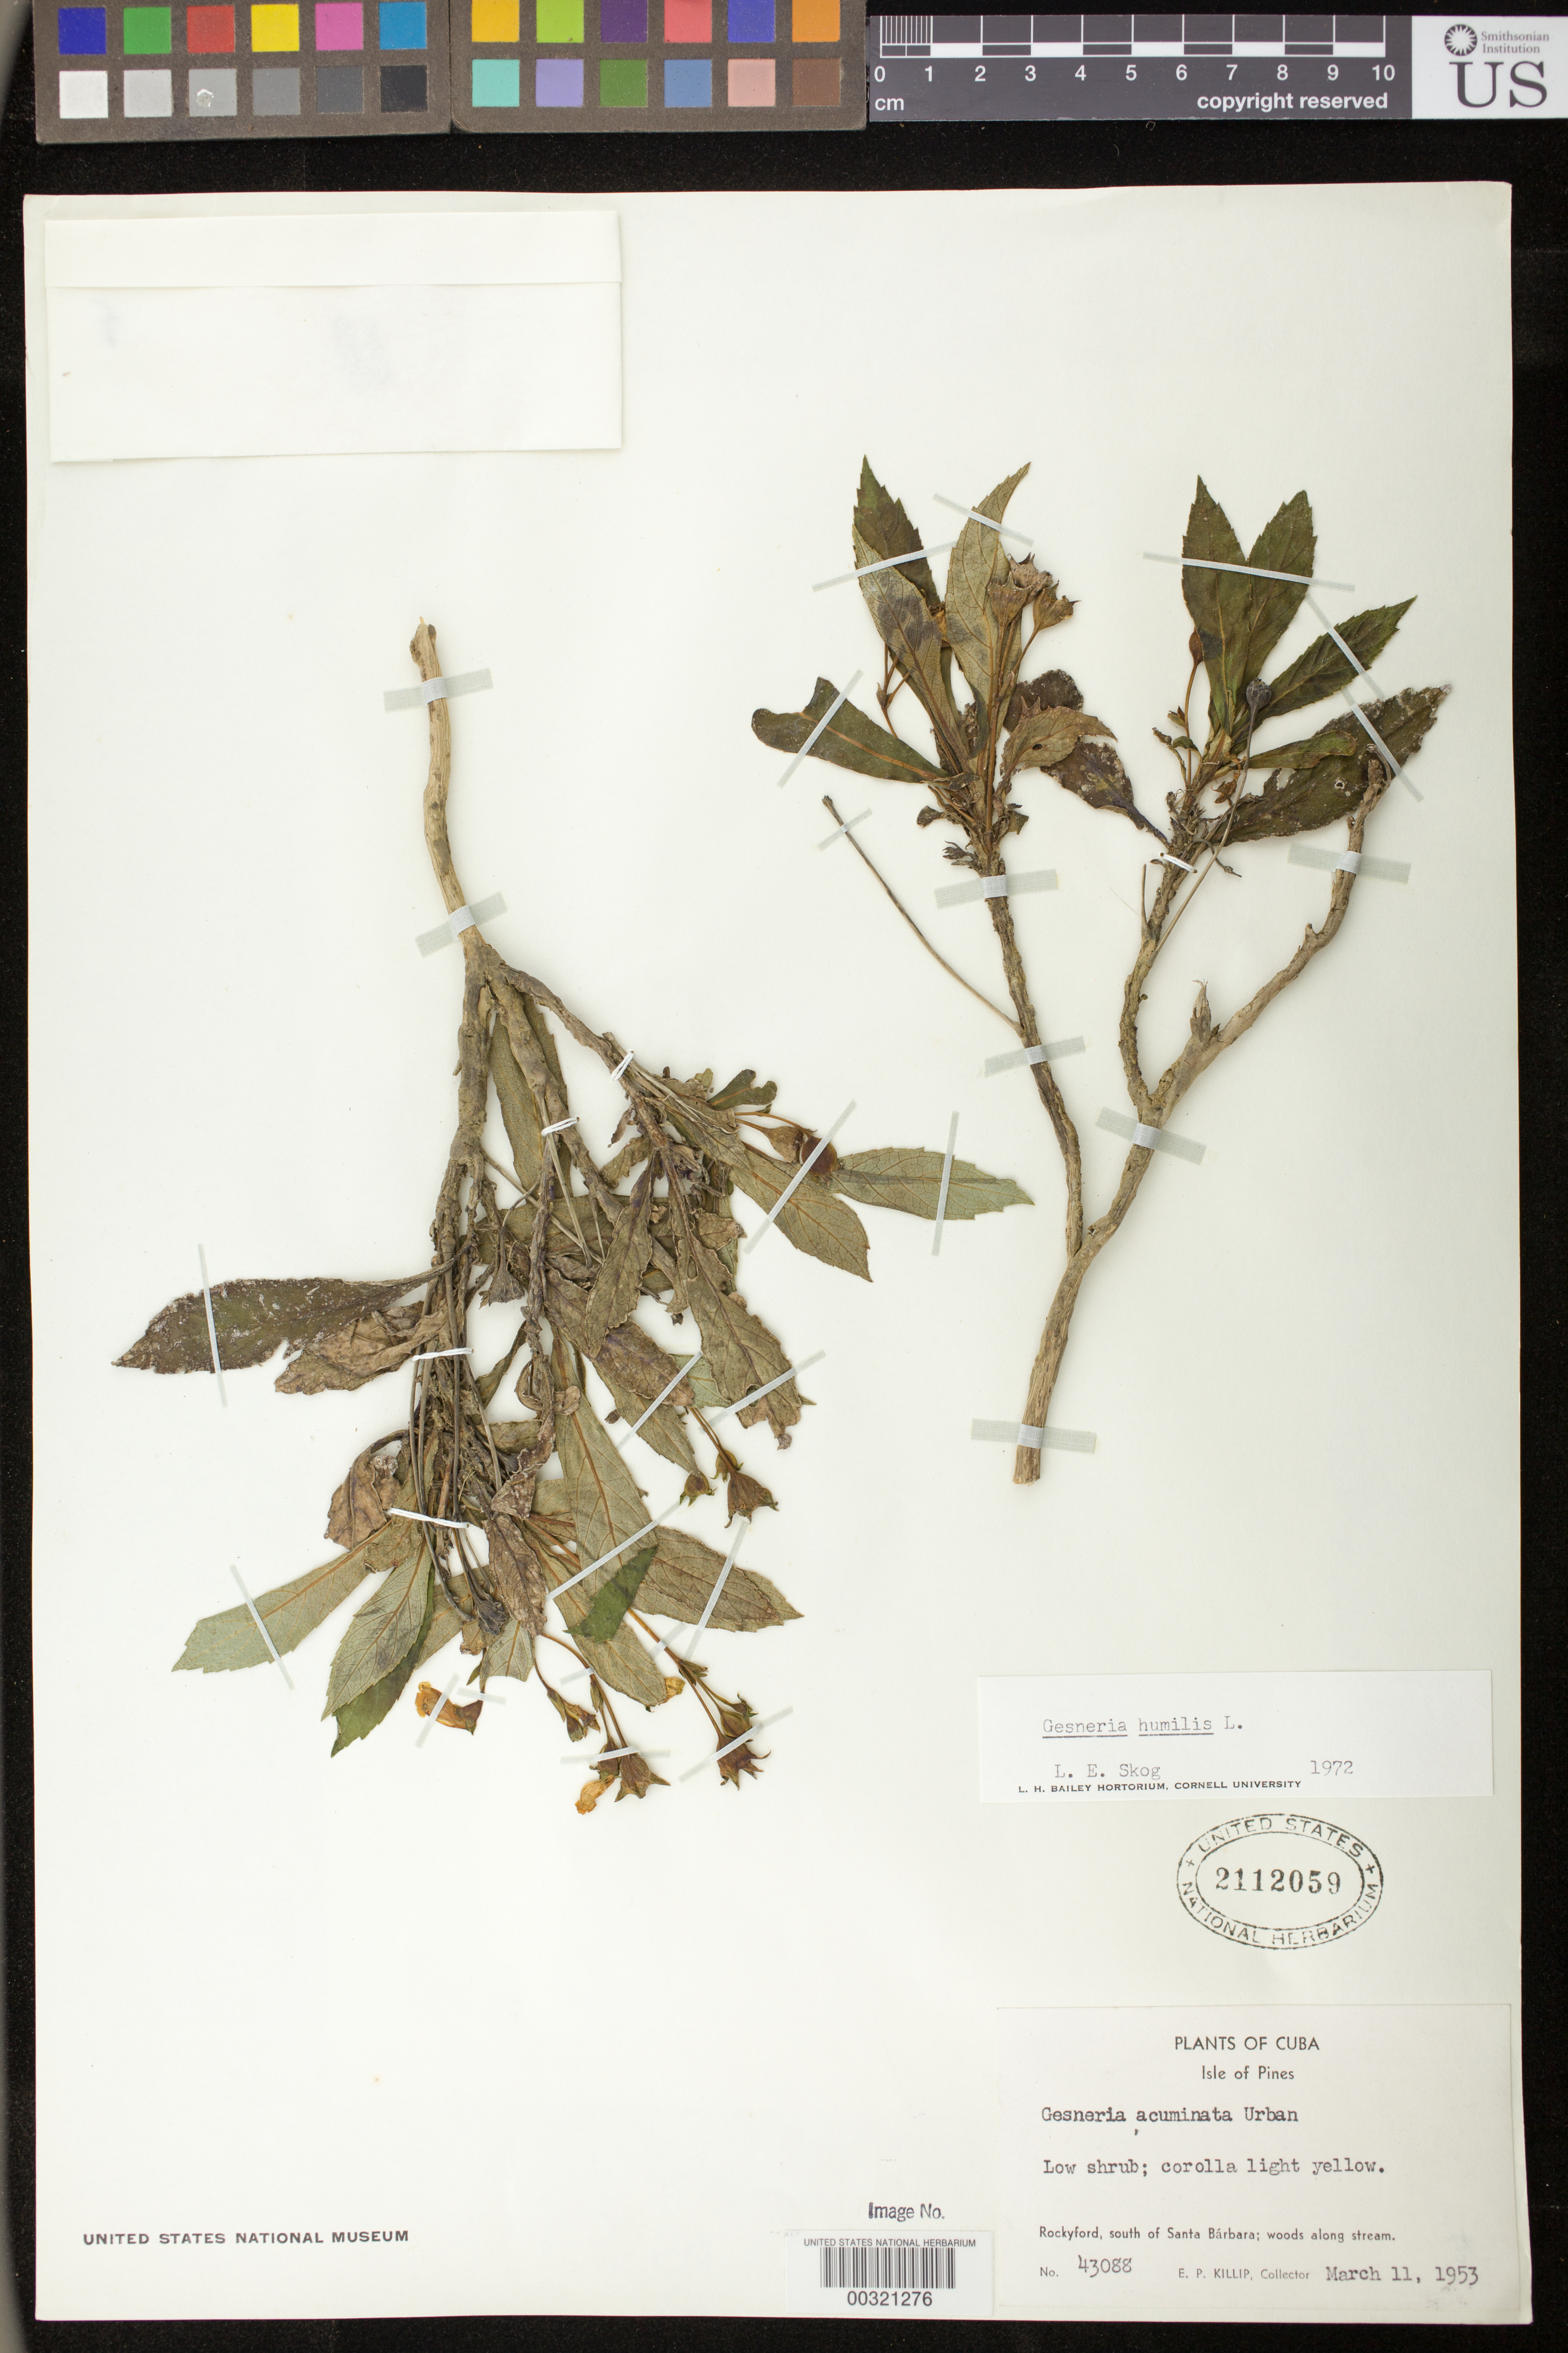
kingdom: Plantae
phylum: Tracheophyta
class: Magnoliopsida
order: Lamiales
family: Gesneriaceae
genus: Gesneria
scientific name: Gesneria humilis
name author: L.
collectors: E. P. Killip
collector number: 43088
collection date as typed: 11 Mar 1953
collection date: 1953-03-11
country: Cuba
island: Isla de la Juventud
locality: Isle of Pines, Rockyford, S of Santa Barbara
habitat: Woods along stream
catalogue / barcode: US 2112059